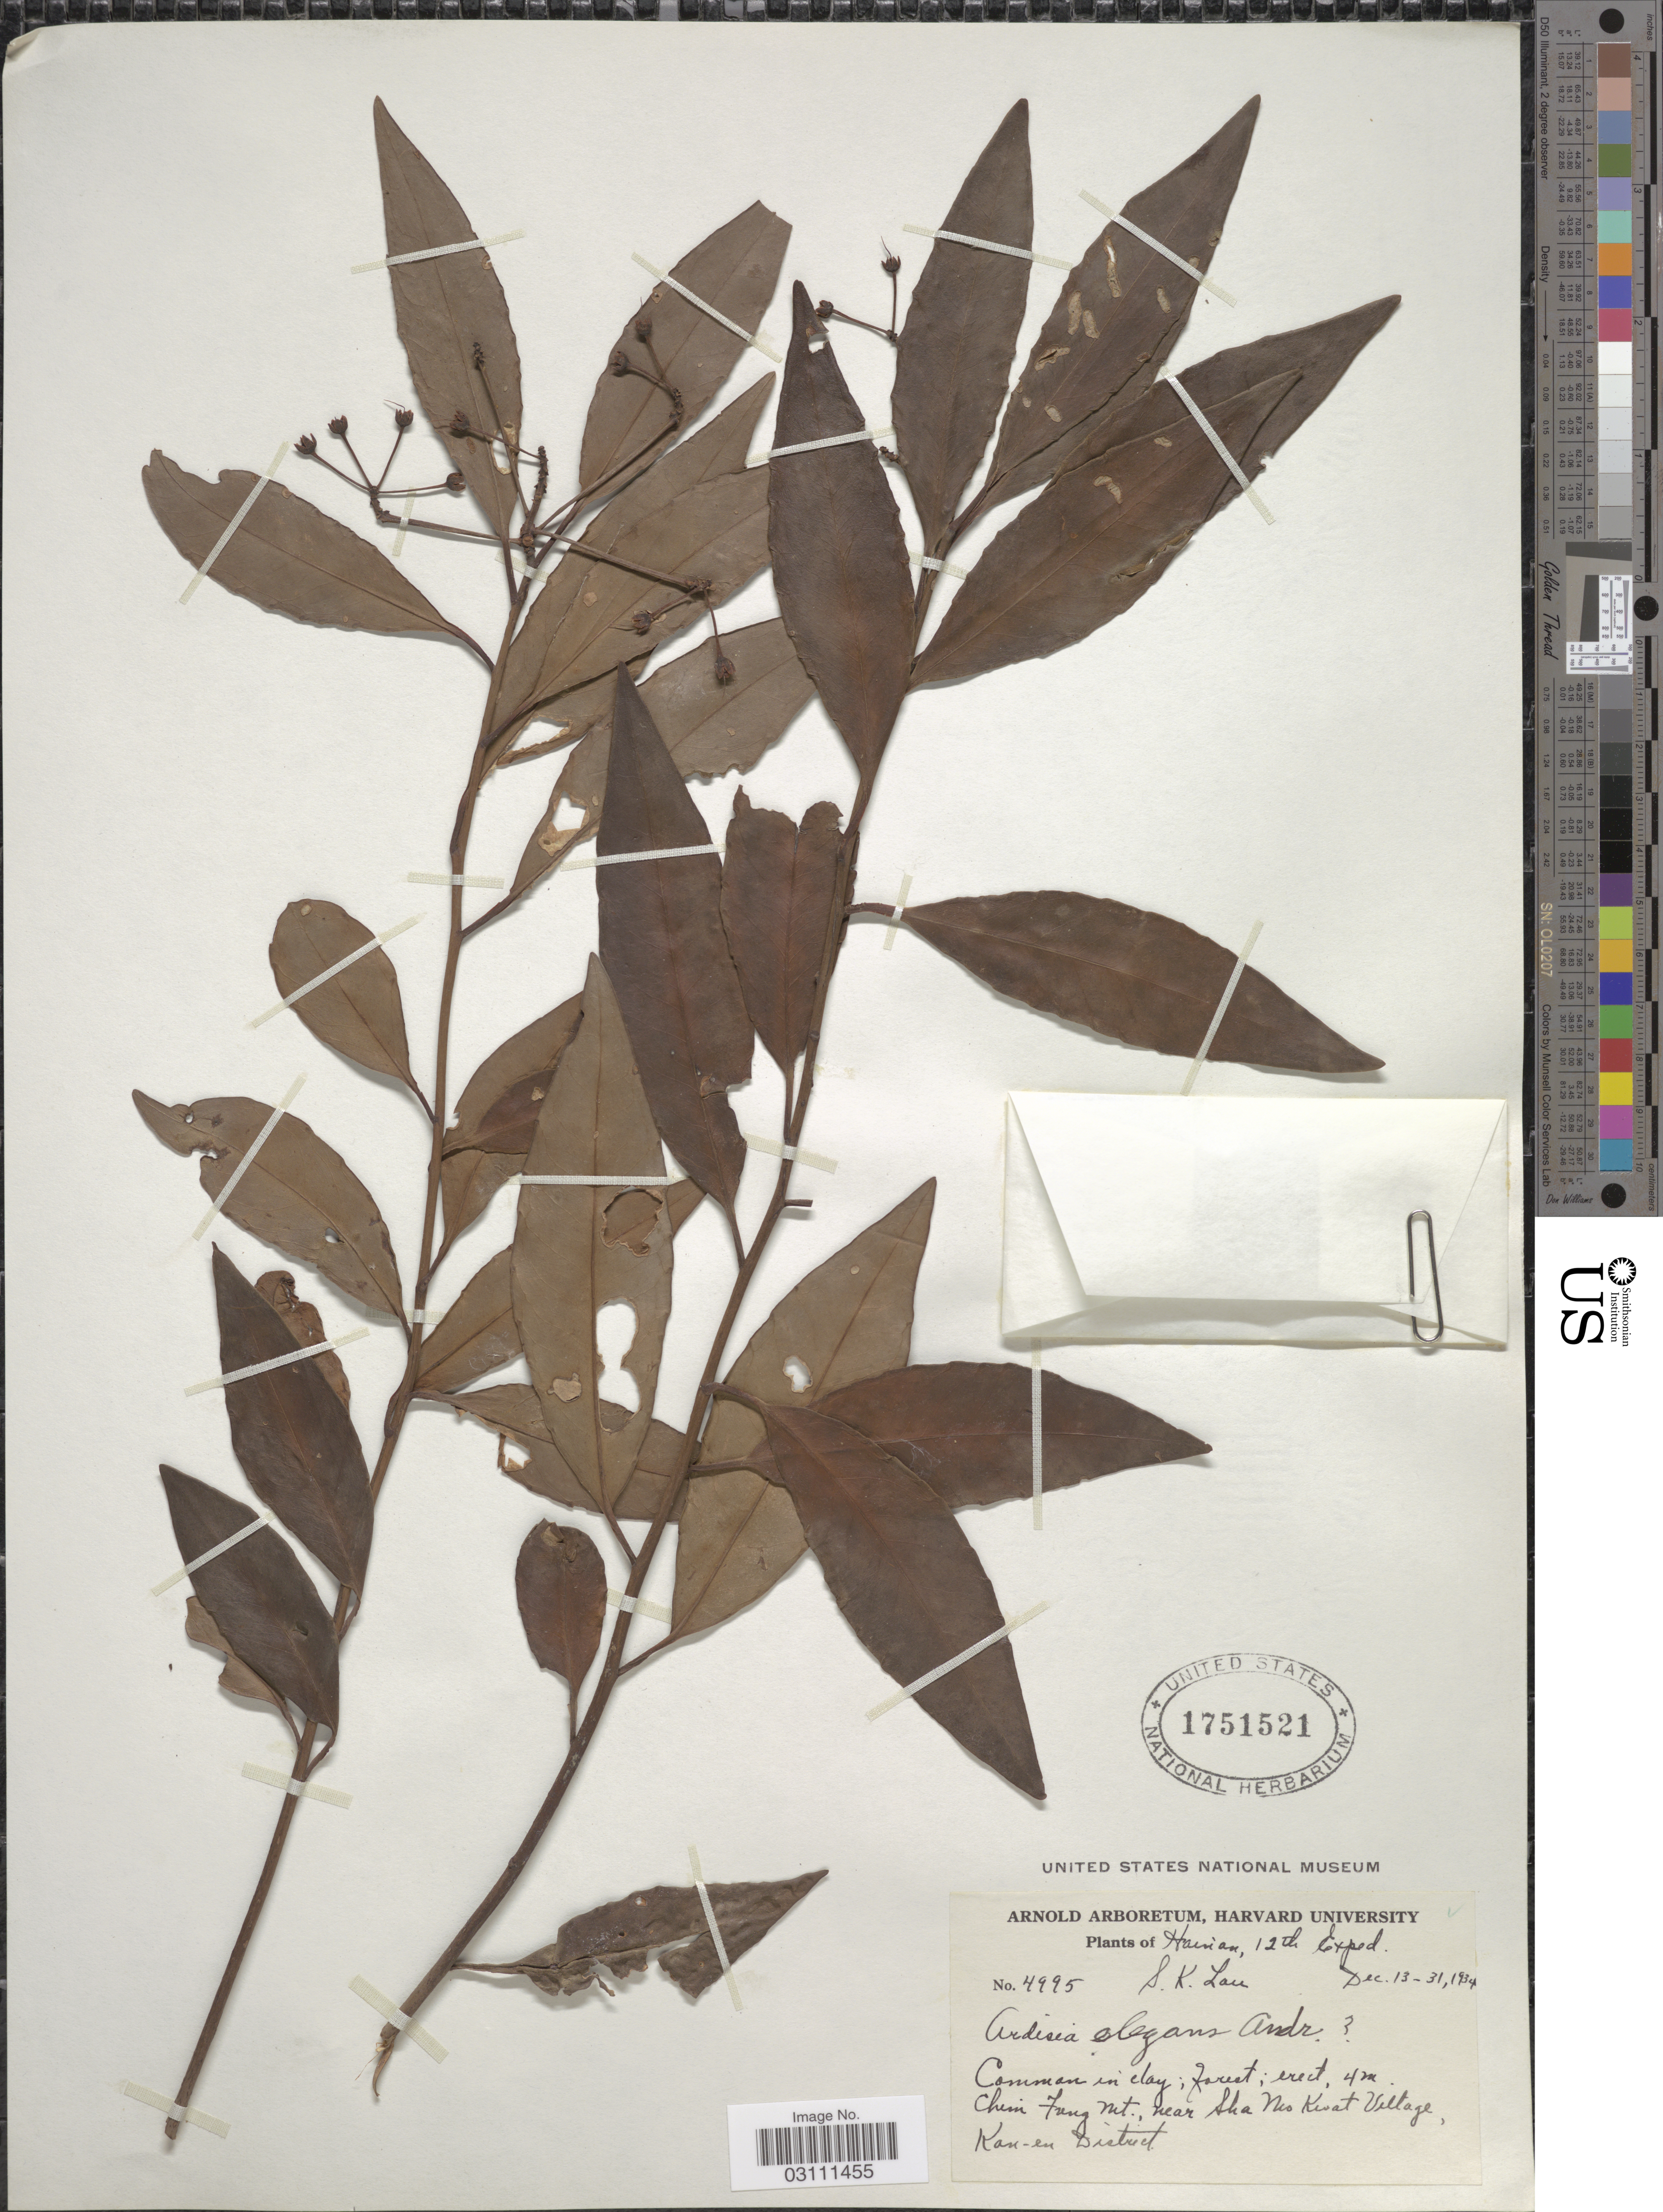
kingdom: Plantae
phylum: Tracheophyta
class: Magnoliopsida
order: Ericales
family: Primulaceae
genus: Ardisia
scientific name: Ardisia elegans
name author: Andrews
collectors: S. K. Lau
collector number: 4995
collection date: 1934-12-13/1934-12-31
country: China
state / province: Hainan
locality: Chin Fung Mt., near Sha Mo Kwat Village, Kan-en District.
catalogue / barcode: US 1751521